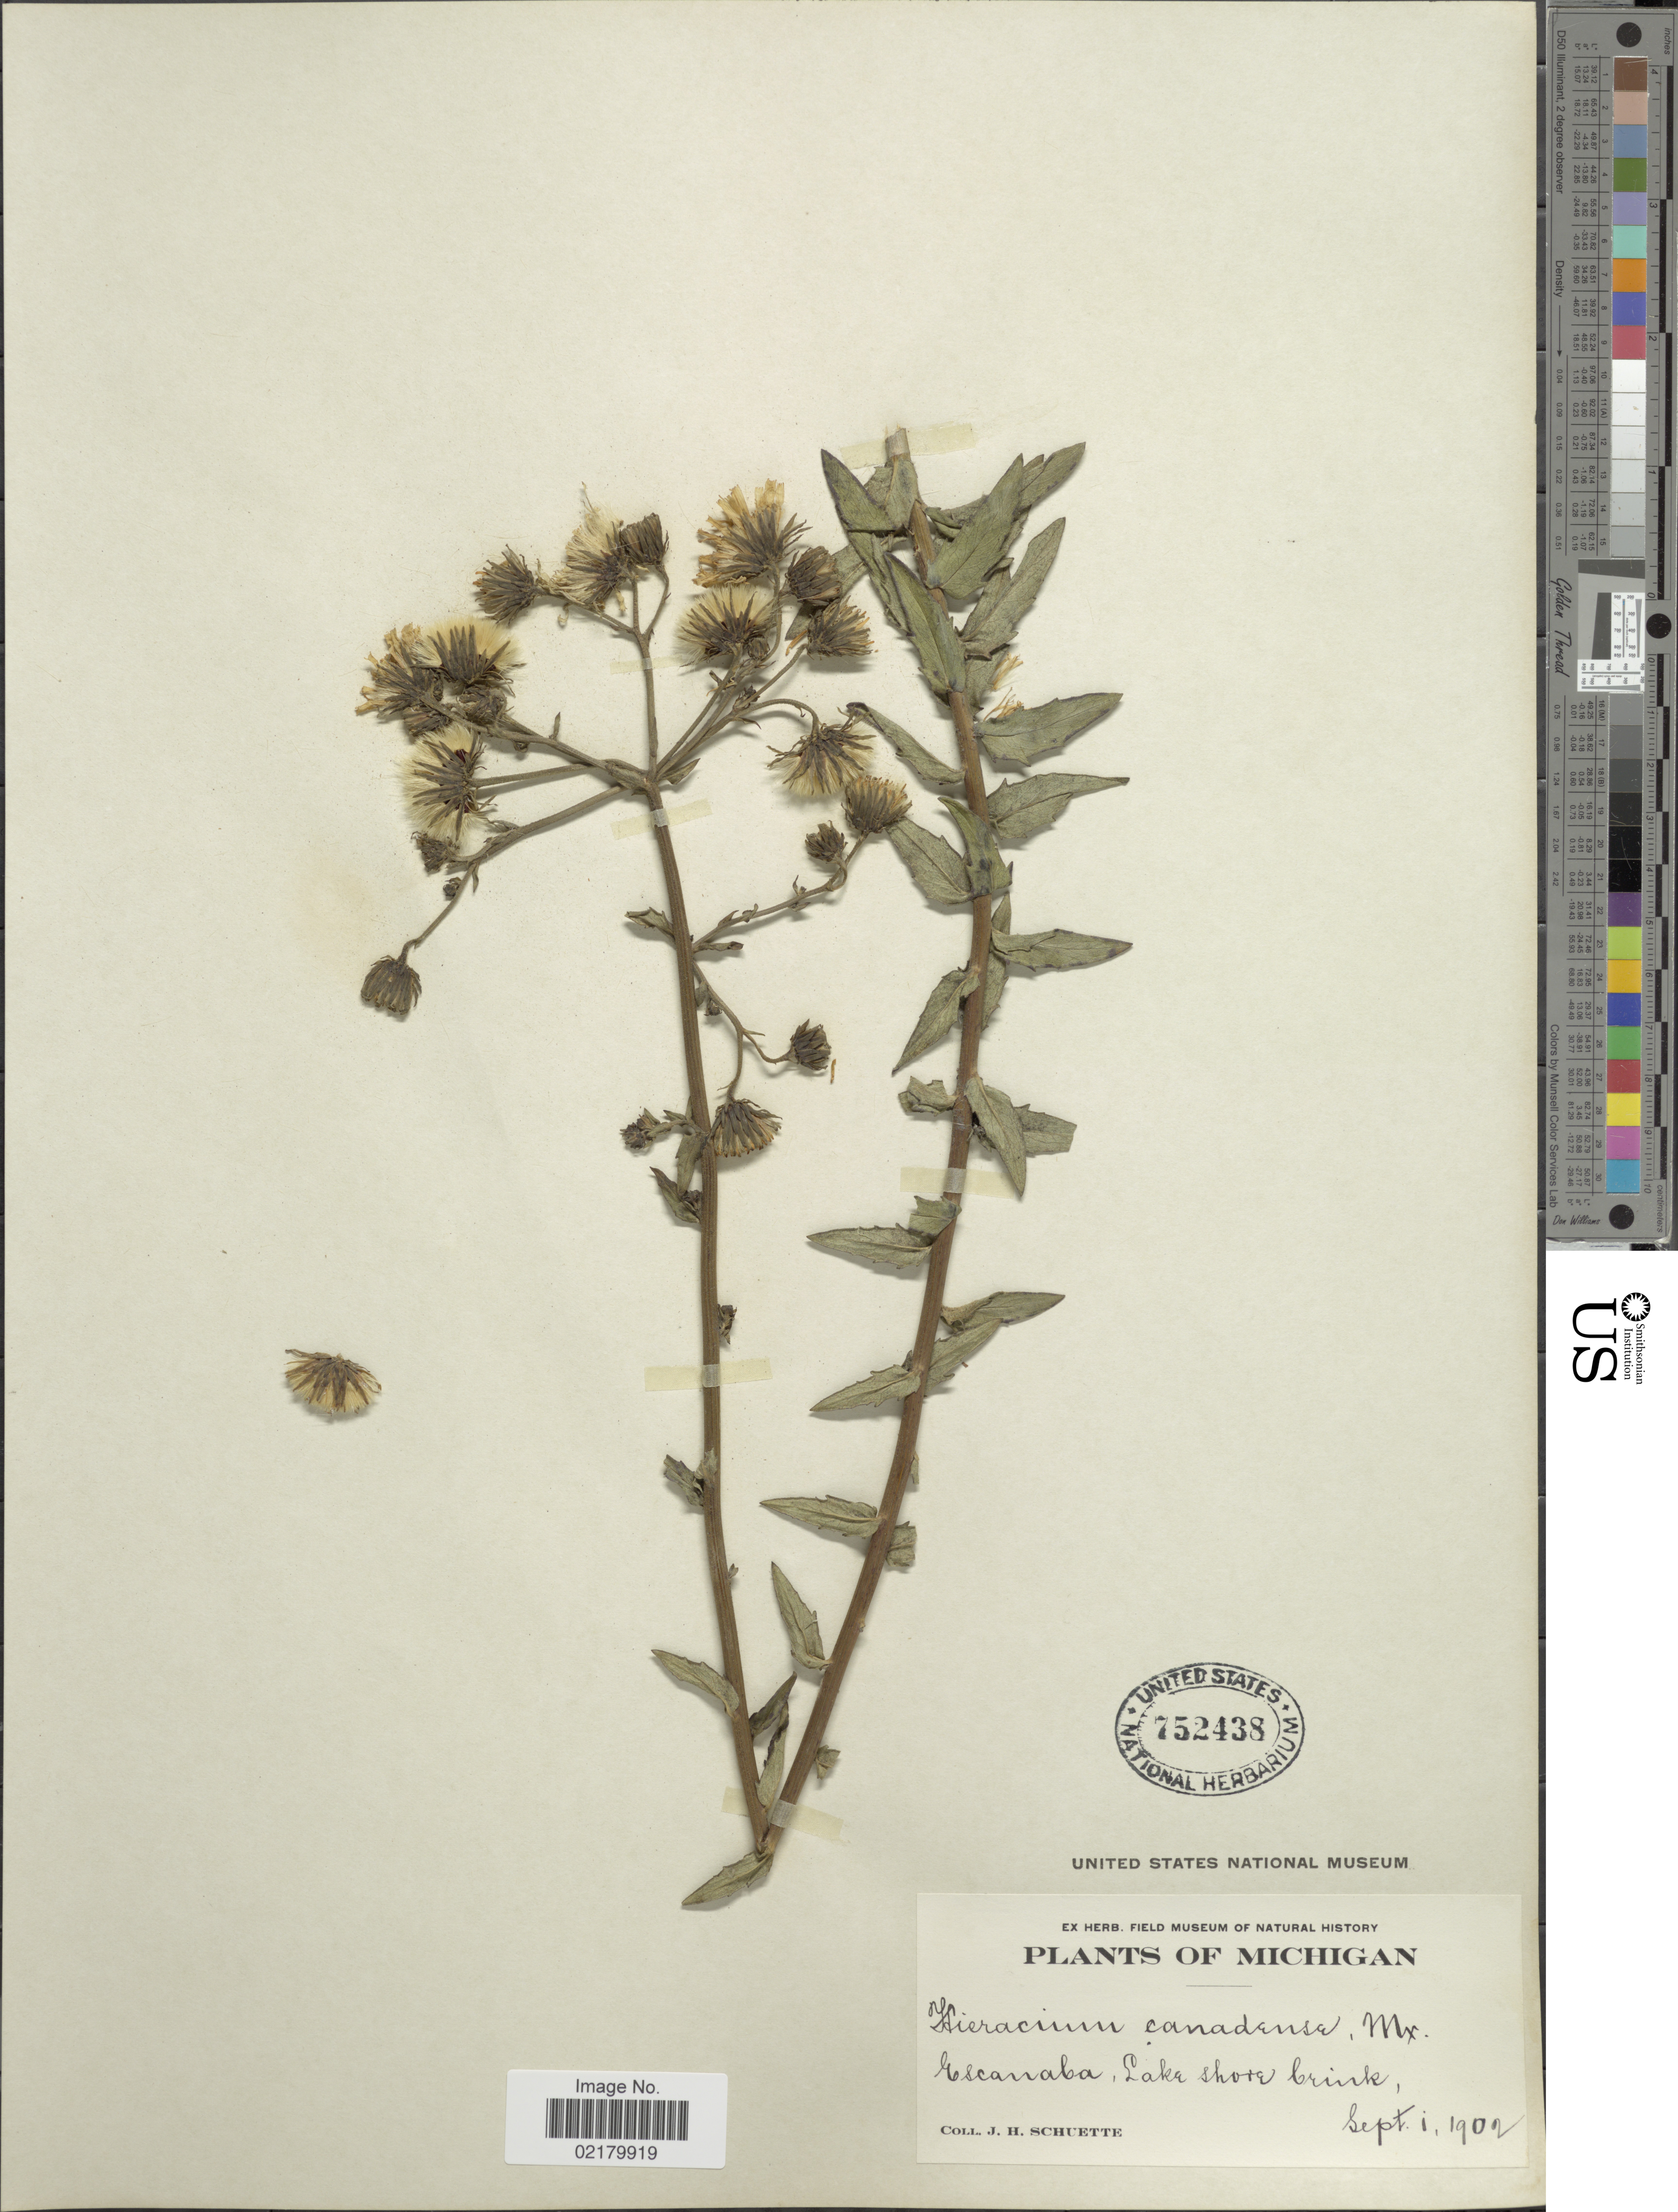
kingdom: Plantae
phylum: Tracheophyta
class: Magnoliopsida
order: Asterales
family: Asteraceae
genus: Hieracium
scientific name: Hieracium canadense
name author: Michx.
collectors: J. H. Schuette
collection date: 1902-09-01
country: United States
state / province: Michigan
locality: Escanaba, Lake shore brink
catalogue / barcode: US 752438